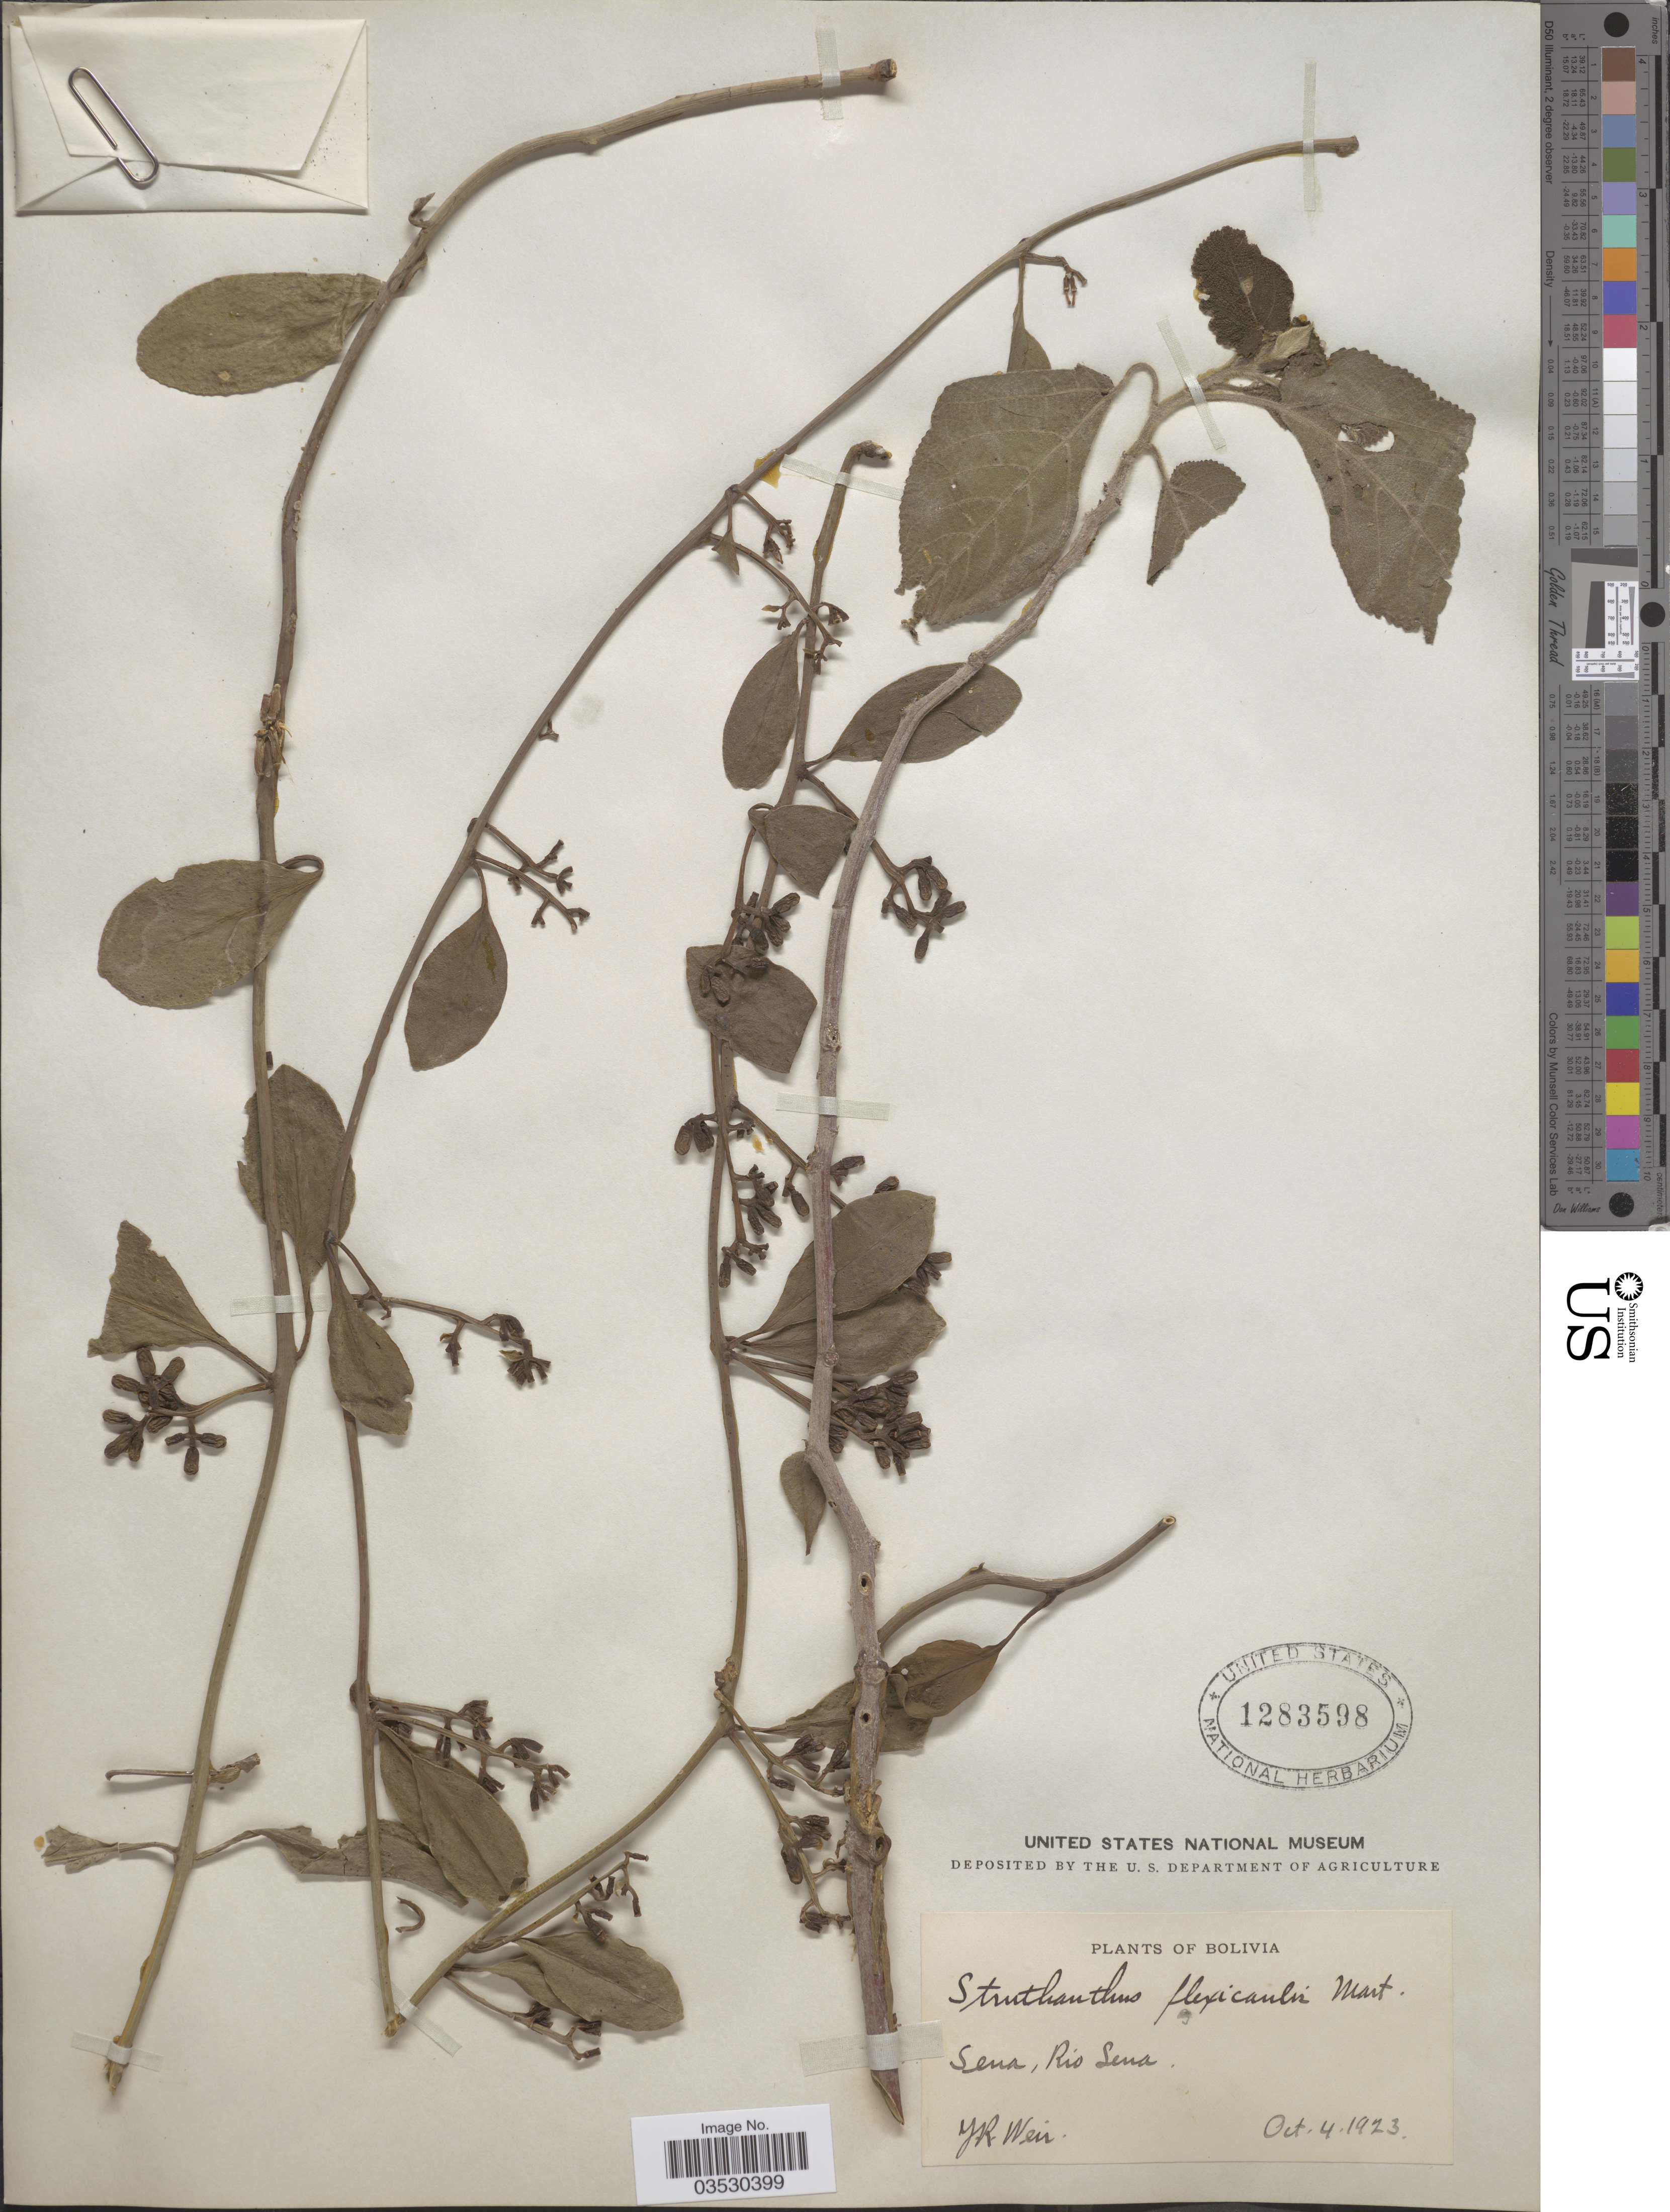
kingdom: Plantae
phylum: Tracheophyta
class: Magnoliopsida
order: Santalales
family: Loranthaceae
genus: Struthanthus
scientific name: Struthanthus flexicaulis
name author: (Mart. ex Schult. f.) Mart.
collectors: J. Weir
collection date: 1923-10-04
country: Bolivia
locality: Sena, Rio Sena.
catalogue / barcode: US 1283598